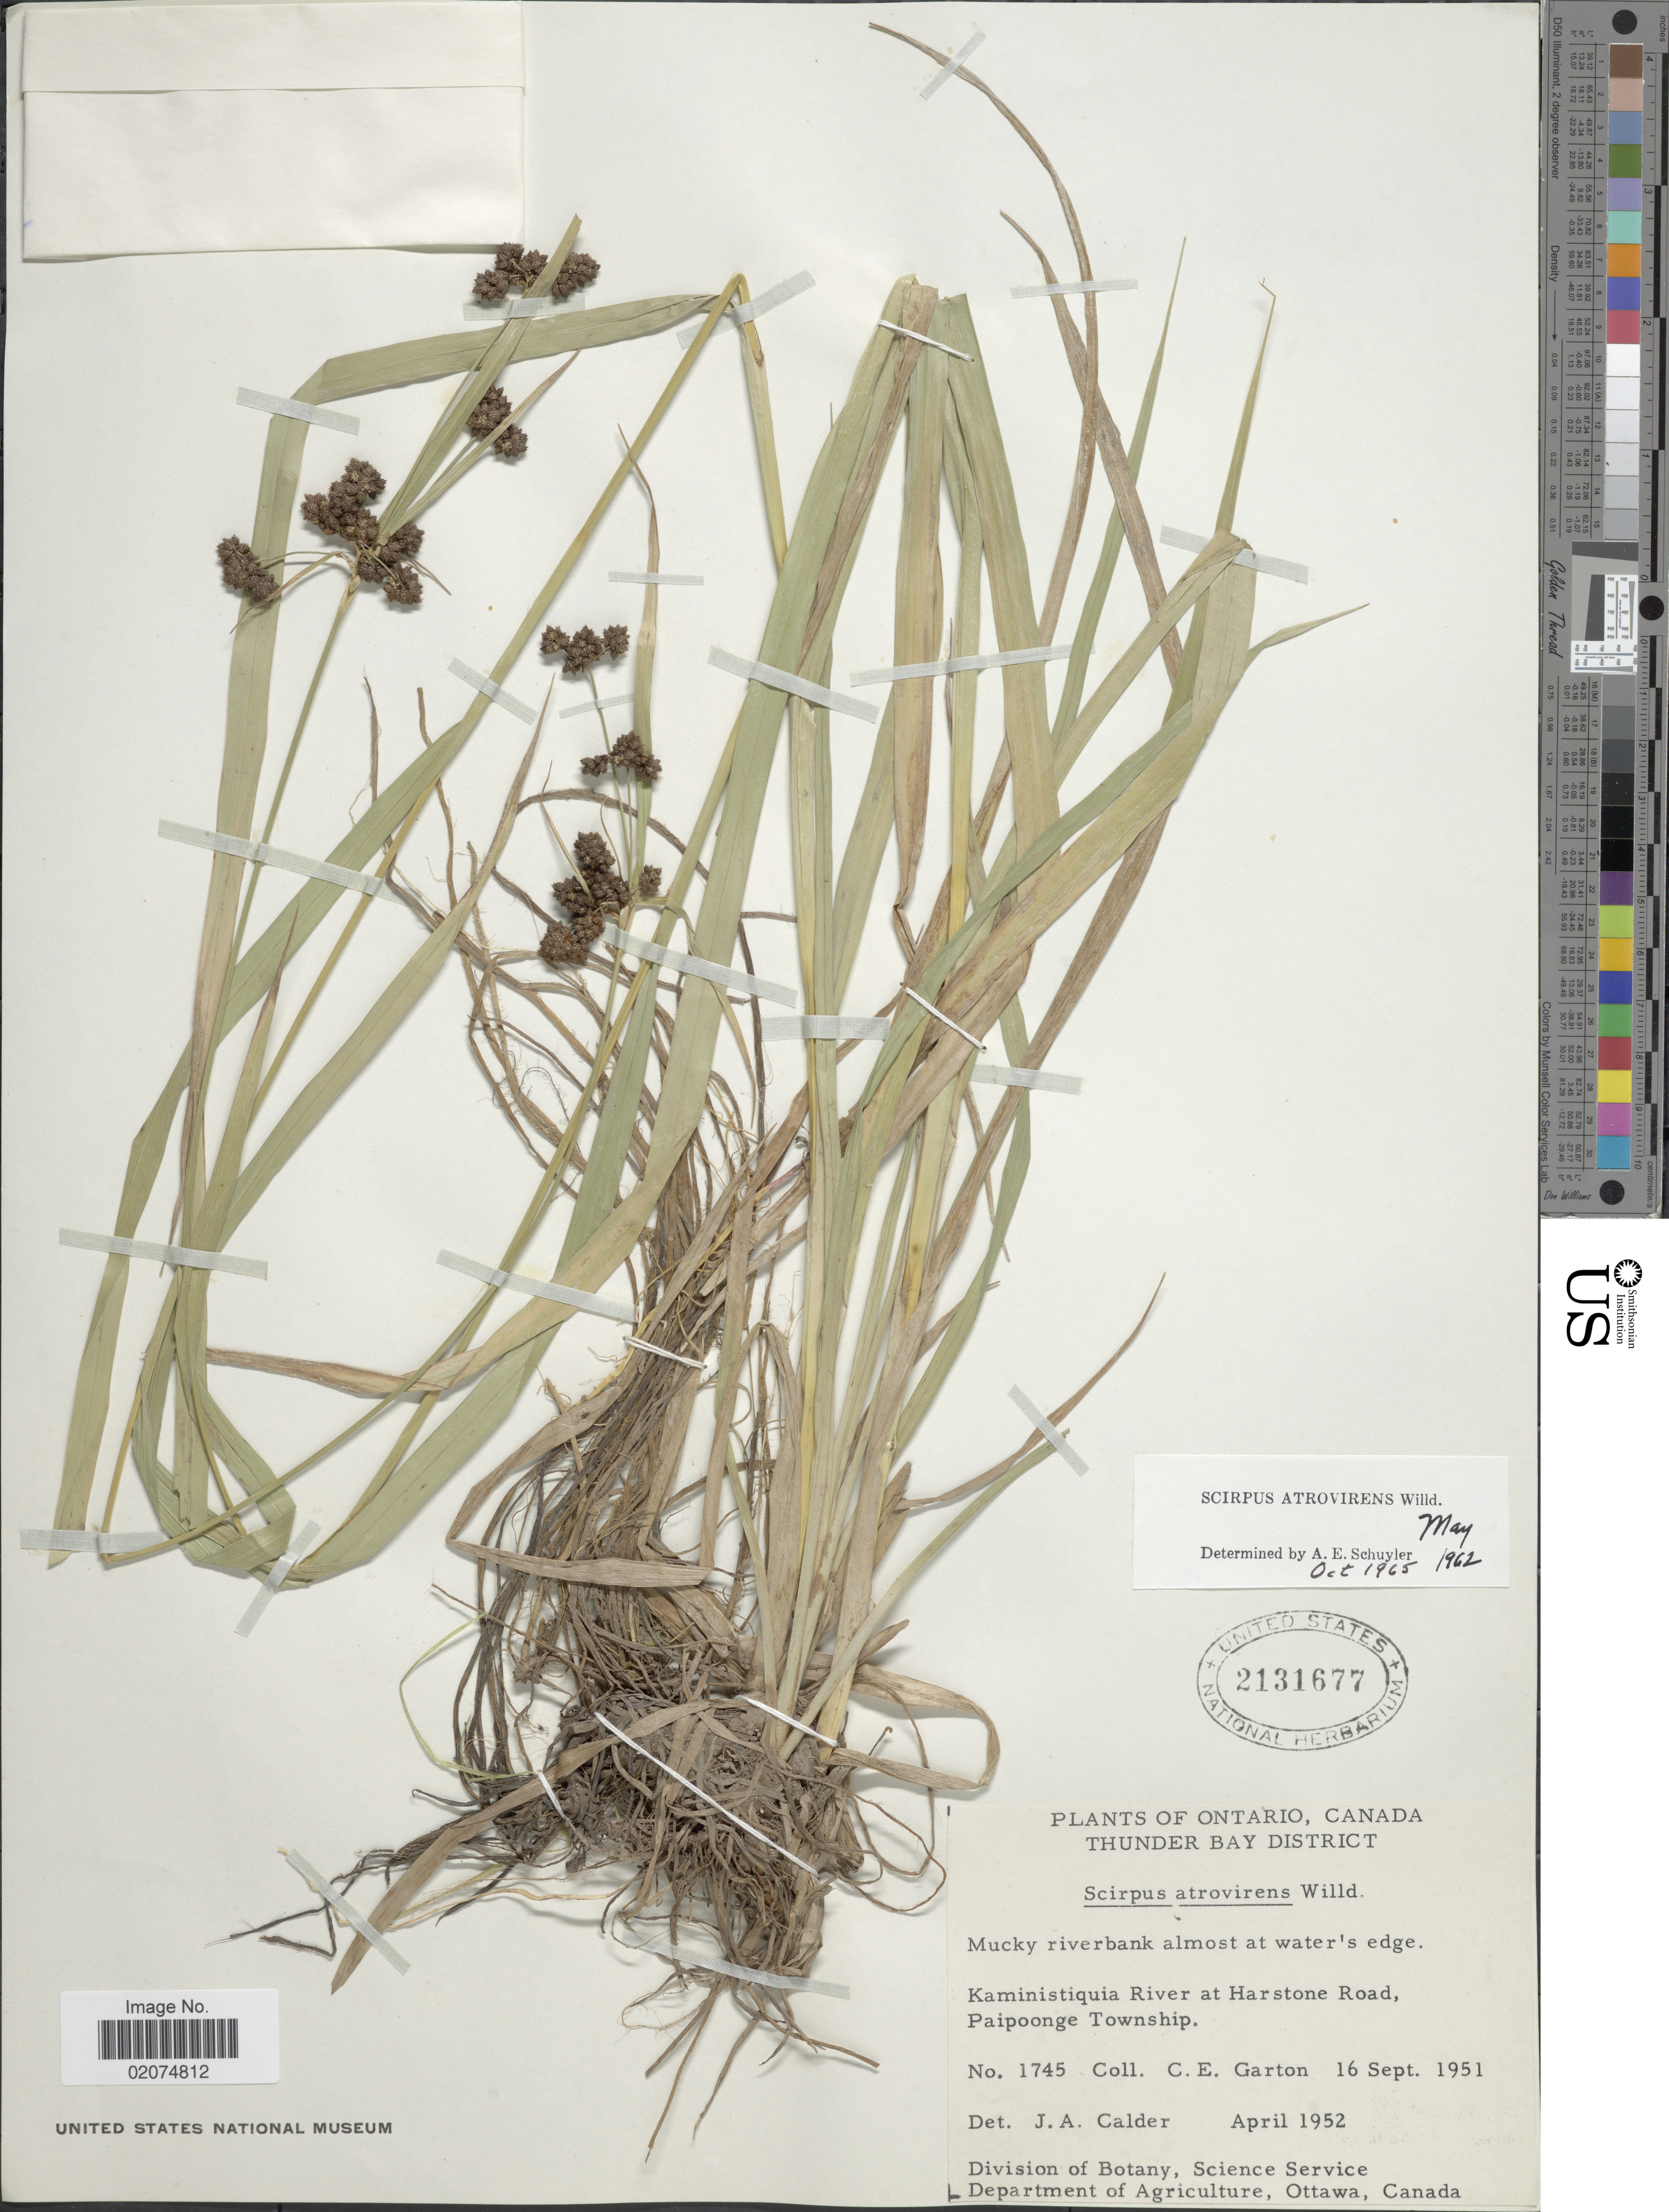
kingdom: Plantae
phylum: Tracheophyta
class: Liliopsida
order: Poales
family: Cyperaceae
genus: Scirpus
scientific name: Scirpus atrovirens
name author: Willd.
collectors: C. E. Garton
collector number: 1745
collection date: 1951-09-16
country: Canada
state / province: Ontario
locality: Thunder Bay District, Kaministiquia River at Harstone Road, Paipoonge Township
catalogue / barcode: US 2131677